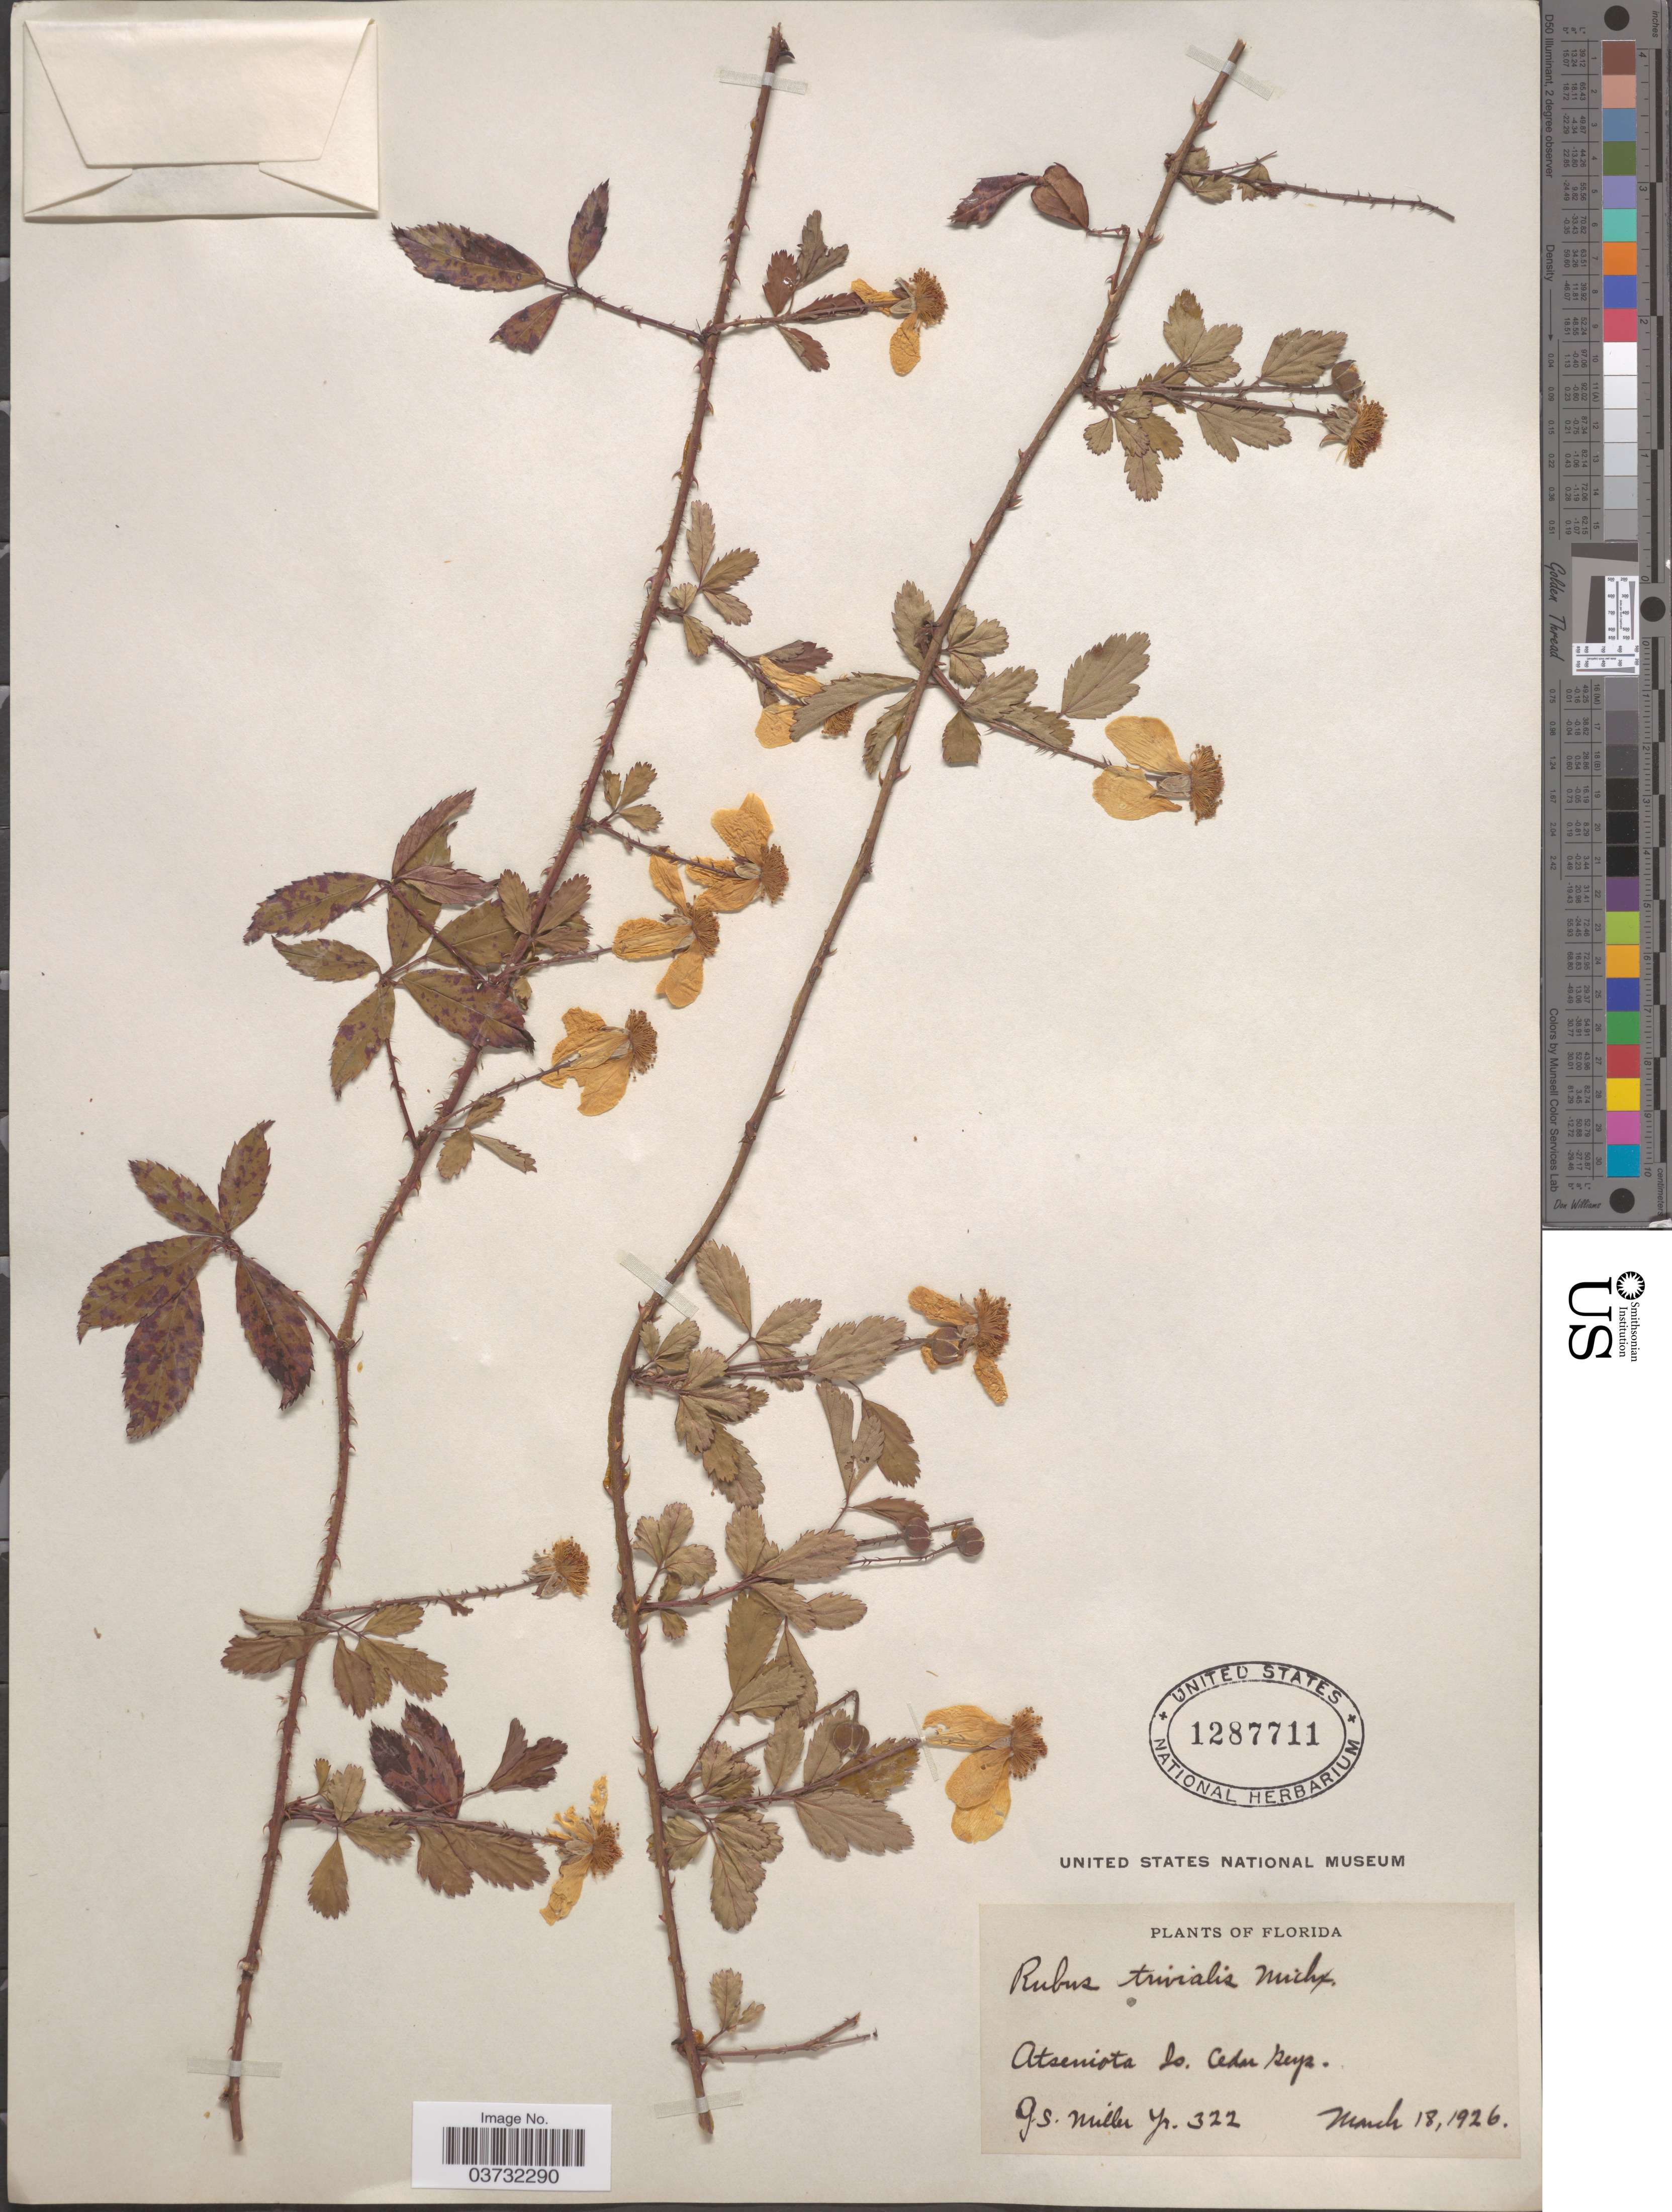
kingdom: Plantae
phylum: Tracheophyta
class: Magnoliopsida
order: Rosales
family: Rosaceae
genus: Rubus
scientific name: Rubus trivialis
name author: Michx.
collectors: G. S. Miller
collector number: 322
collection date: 1926-03-18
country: United States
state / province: Florida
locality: Atseniota Is. Cedar Keys.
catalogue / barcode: US 1287711